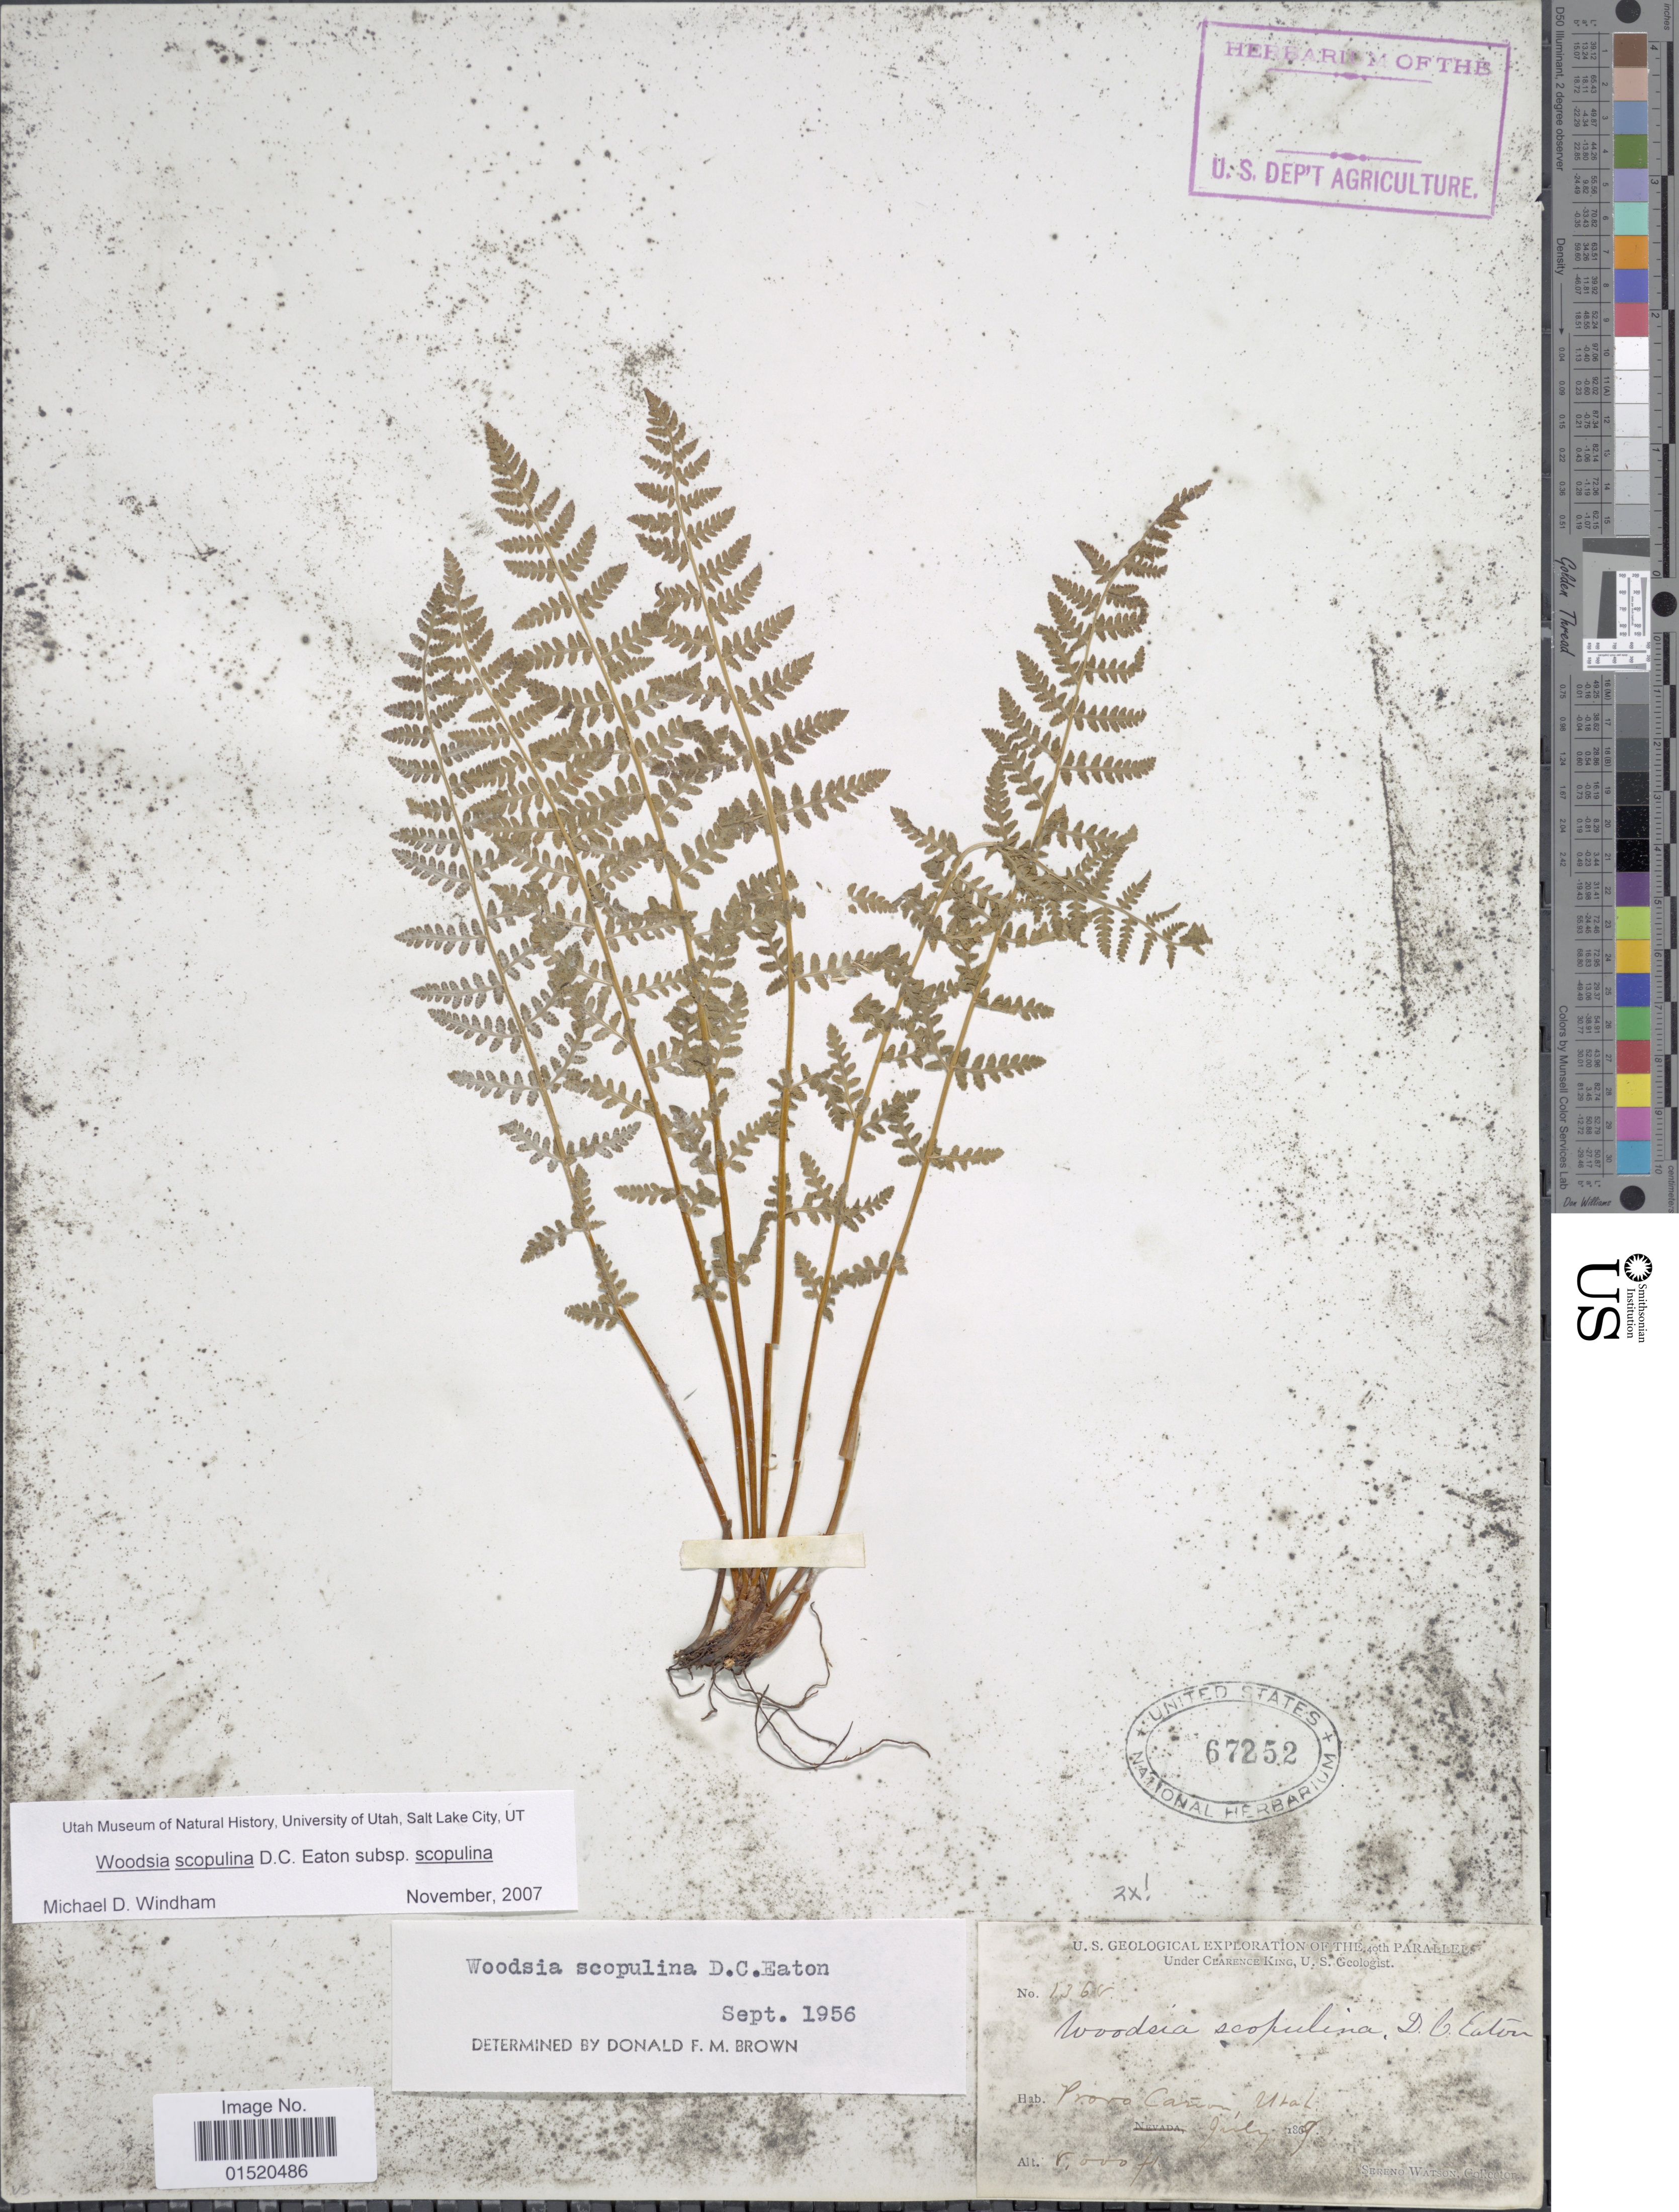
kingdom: Plantae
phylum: Tracheophyta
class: Polypodiopsida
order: Polypodiales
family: Woodsiaceae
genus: Woodsia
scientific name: Woodsia scopulina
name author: D.C. Eaton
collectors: S. Watson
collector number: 136!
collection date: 1869-07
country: United States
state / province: Utah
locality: Provo Cañon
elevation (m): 2438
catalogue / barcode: US 67252